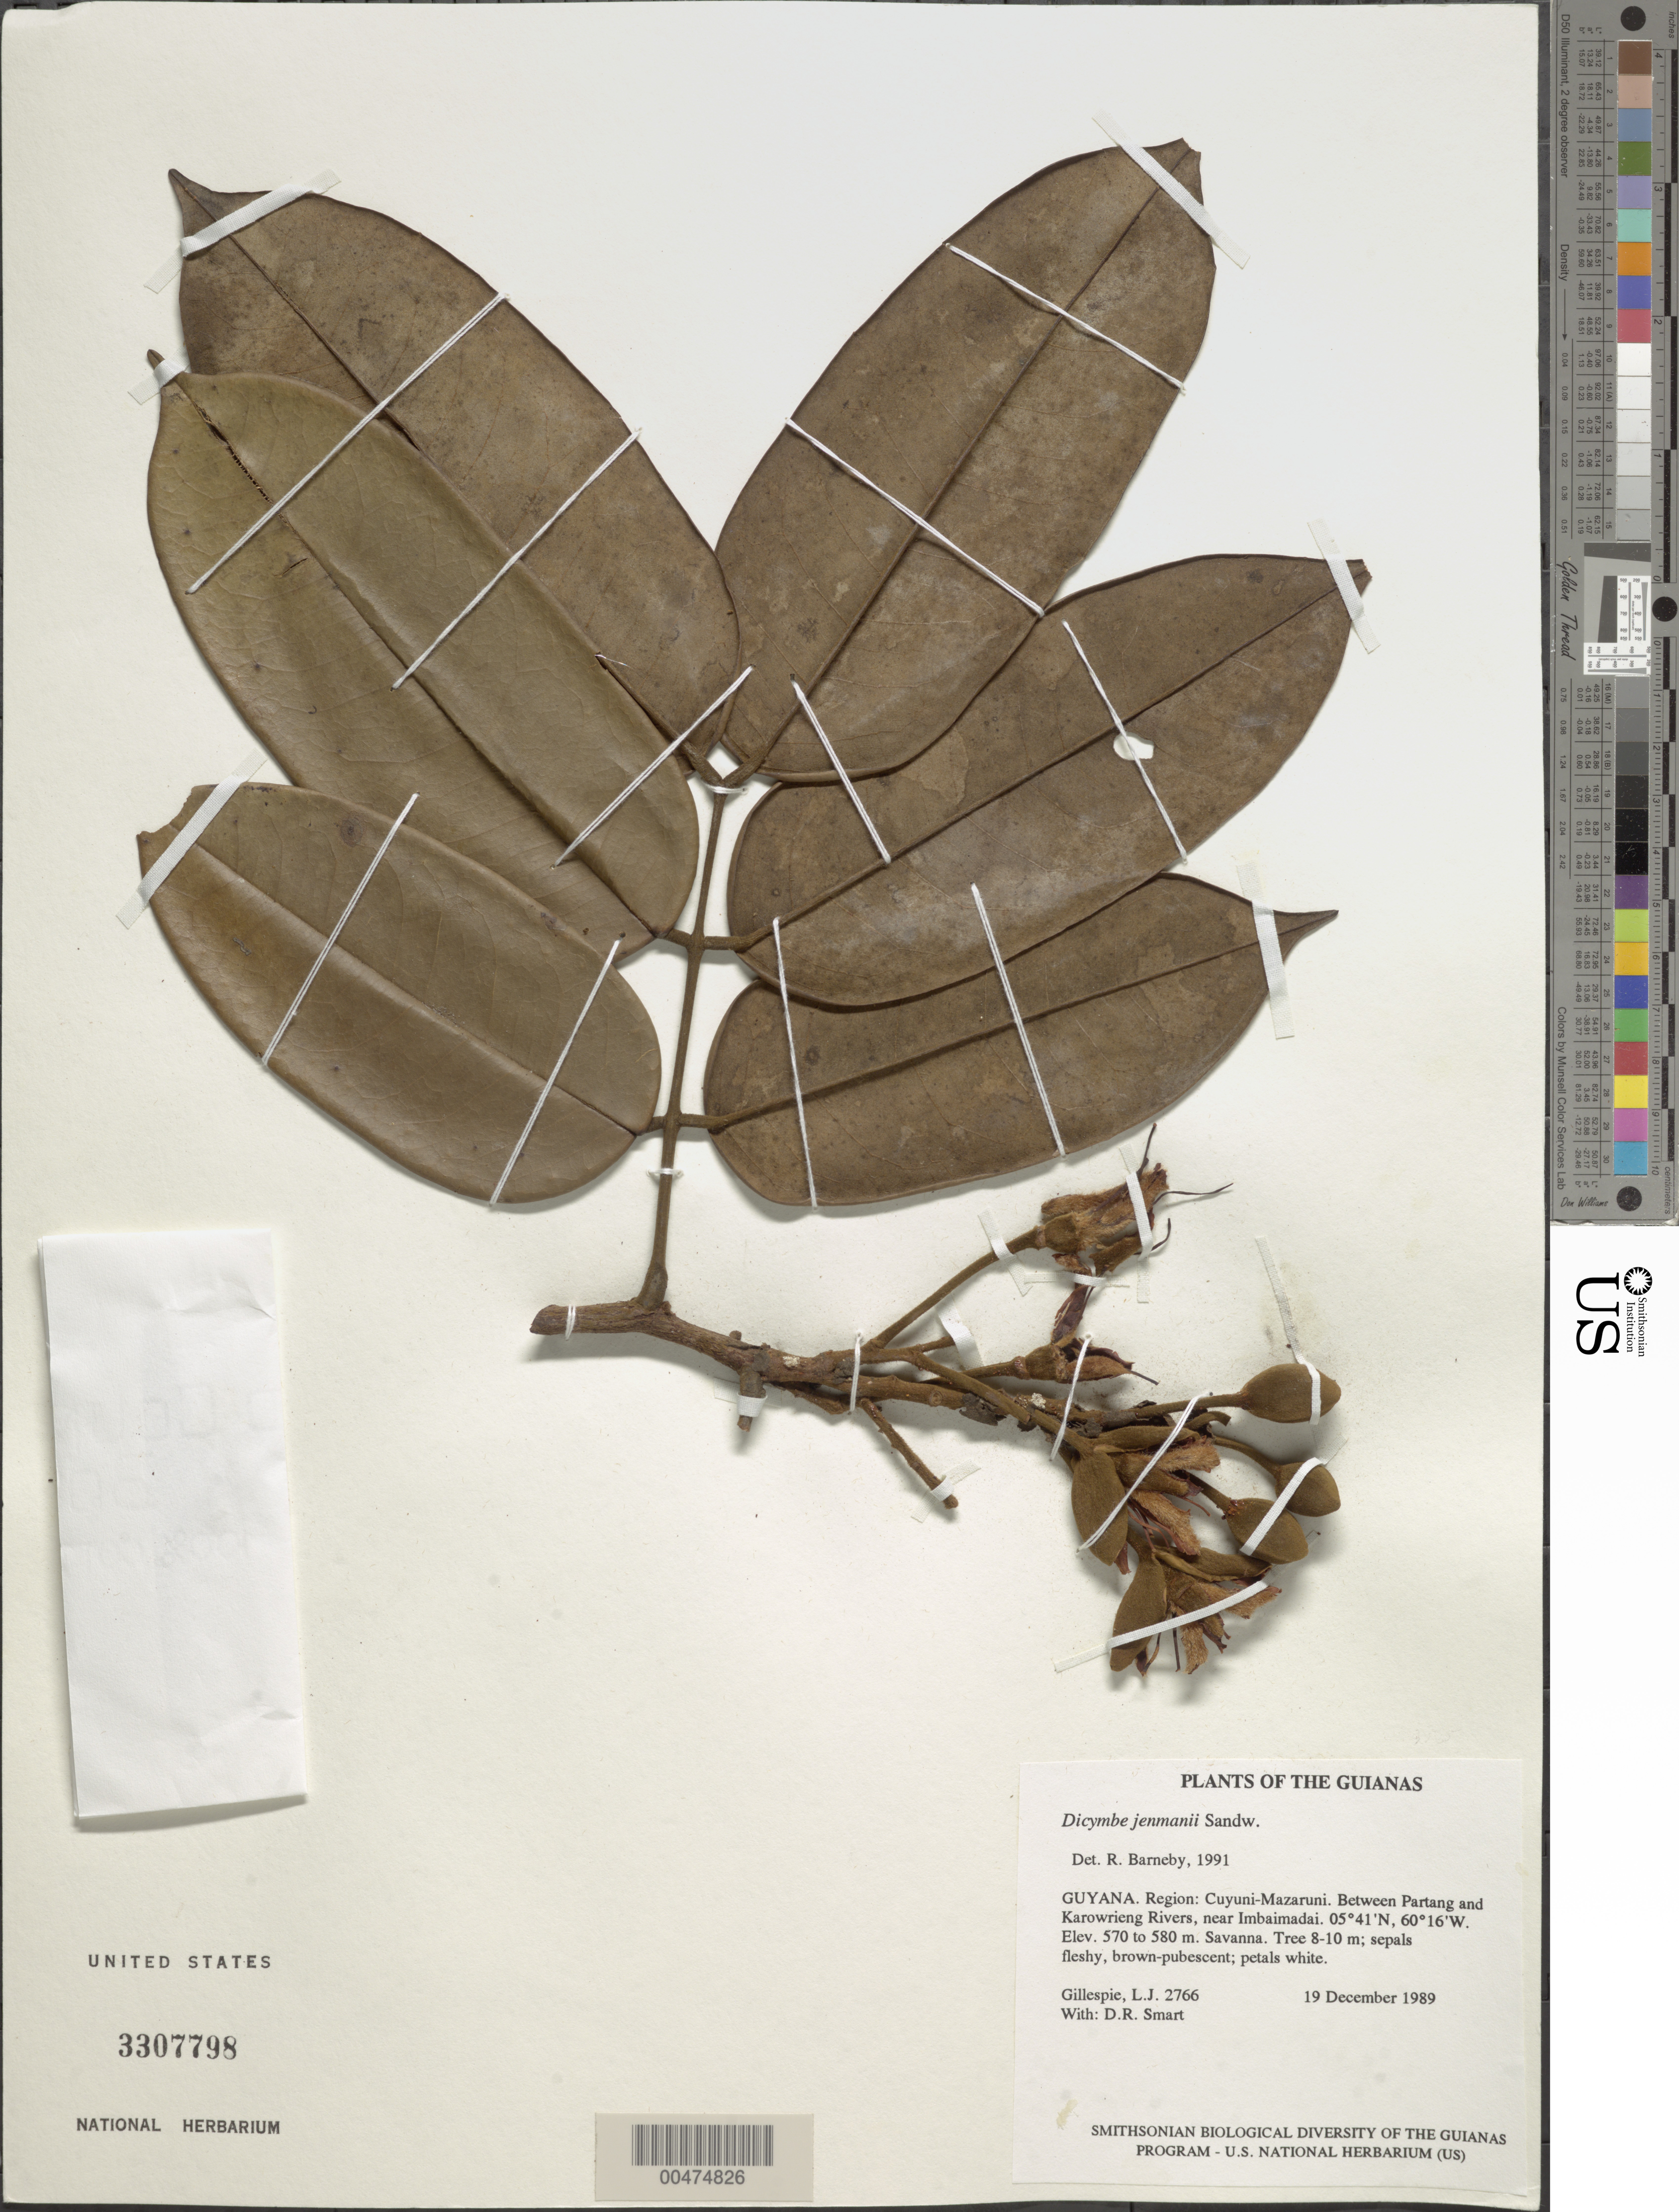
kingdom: Plantae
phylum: Tracheophyta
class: Magnoliopsida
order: Fabales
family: Fabaceae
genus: Dicymbe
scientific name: Dicymbe jenmanii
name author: Sandwith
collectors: L. J. Gillespie & D. R. Smart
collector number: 2766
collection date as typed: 19 December 1989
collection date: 1989-12-19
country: Guyana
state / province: Cuyuni-Mazaruni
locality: Between Partang and Karowrieng Rivers, near Imbaimadai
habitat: Savanna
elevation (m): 570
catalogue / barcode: US 3307798